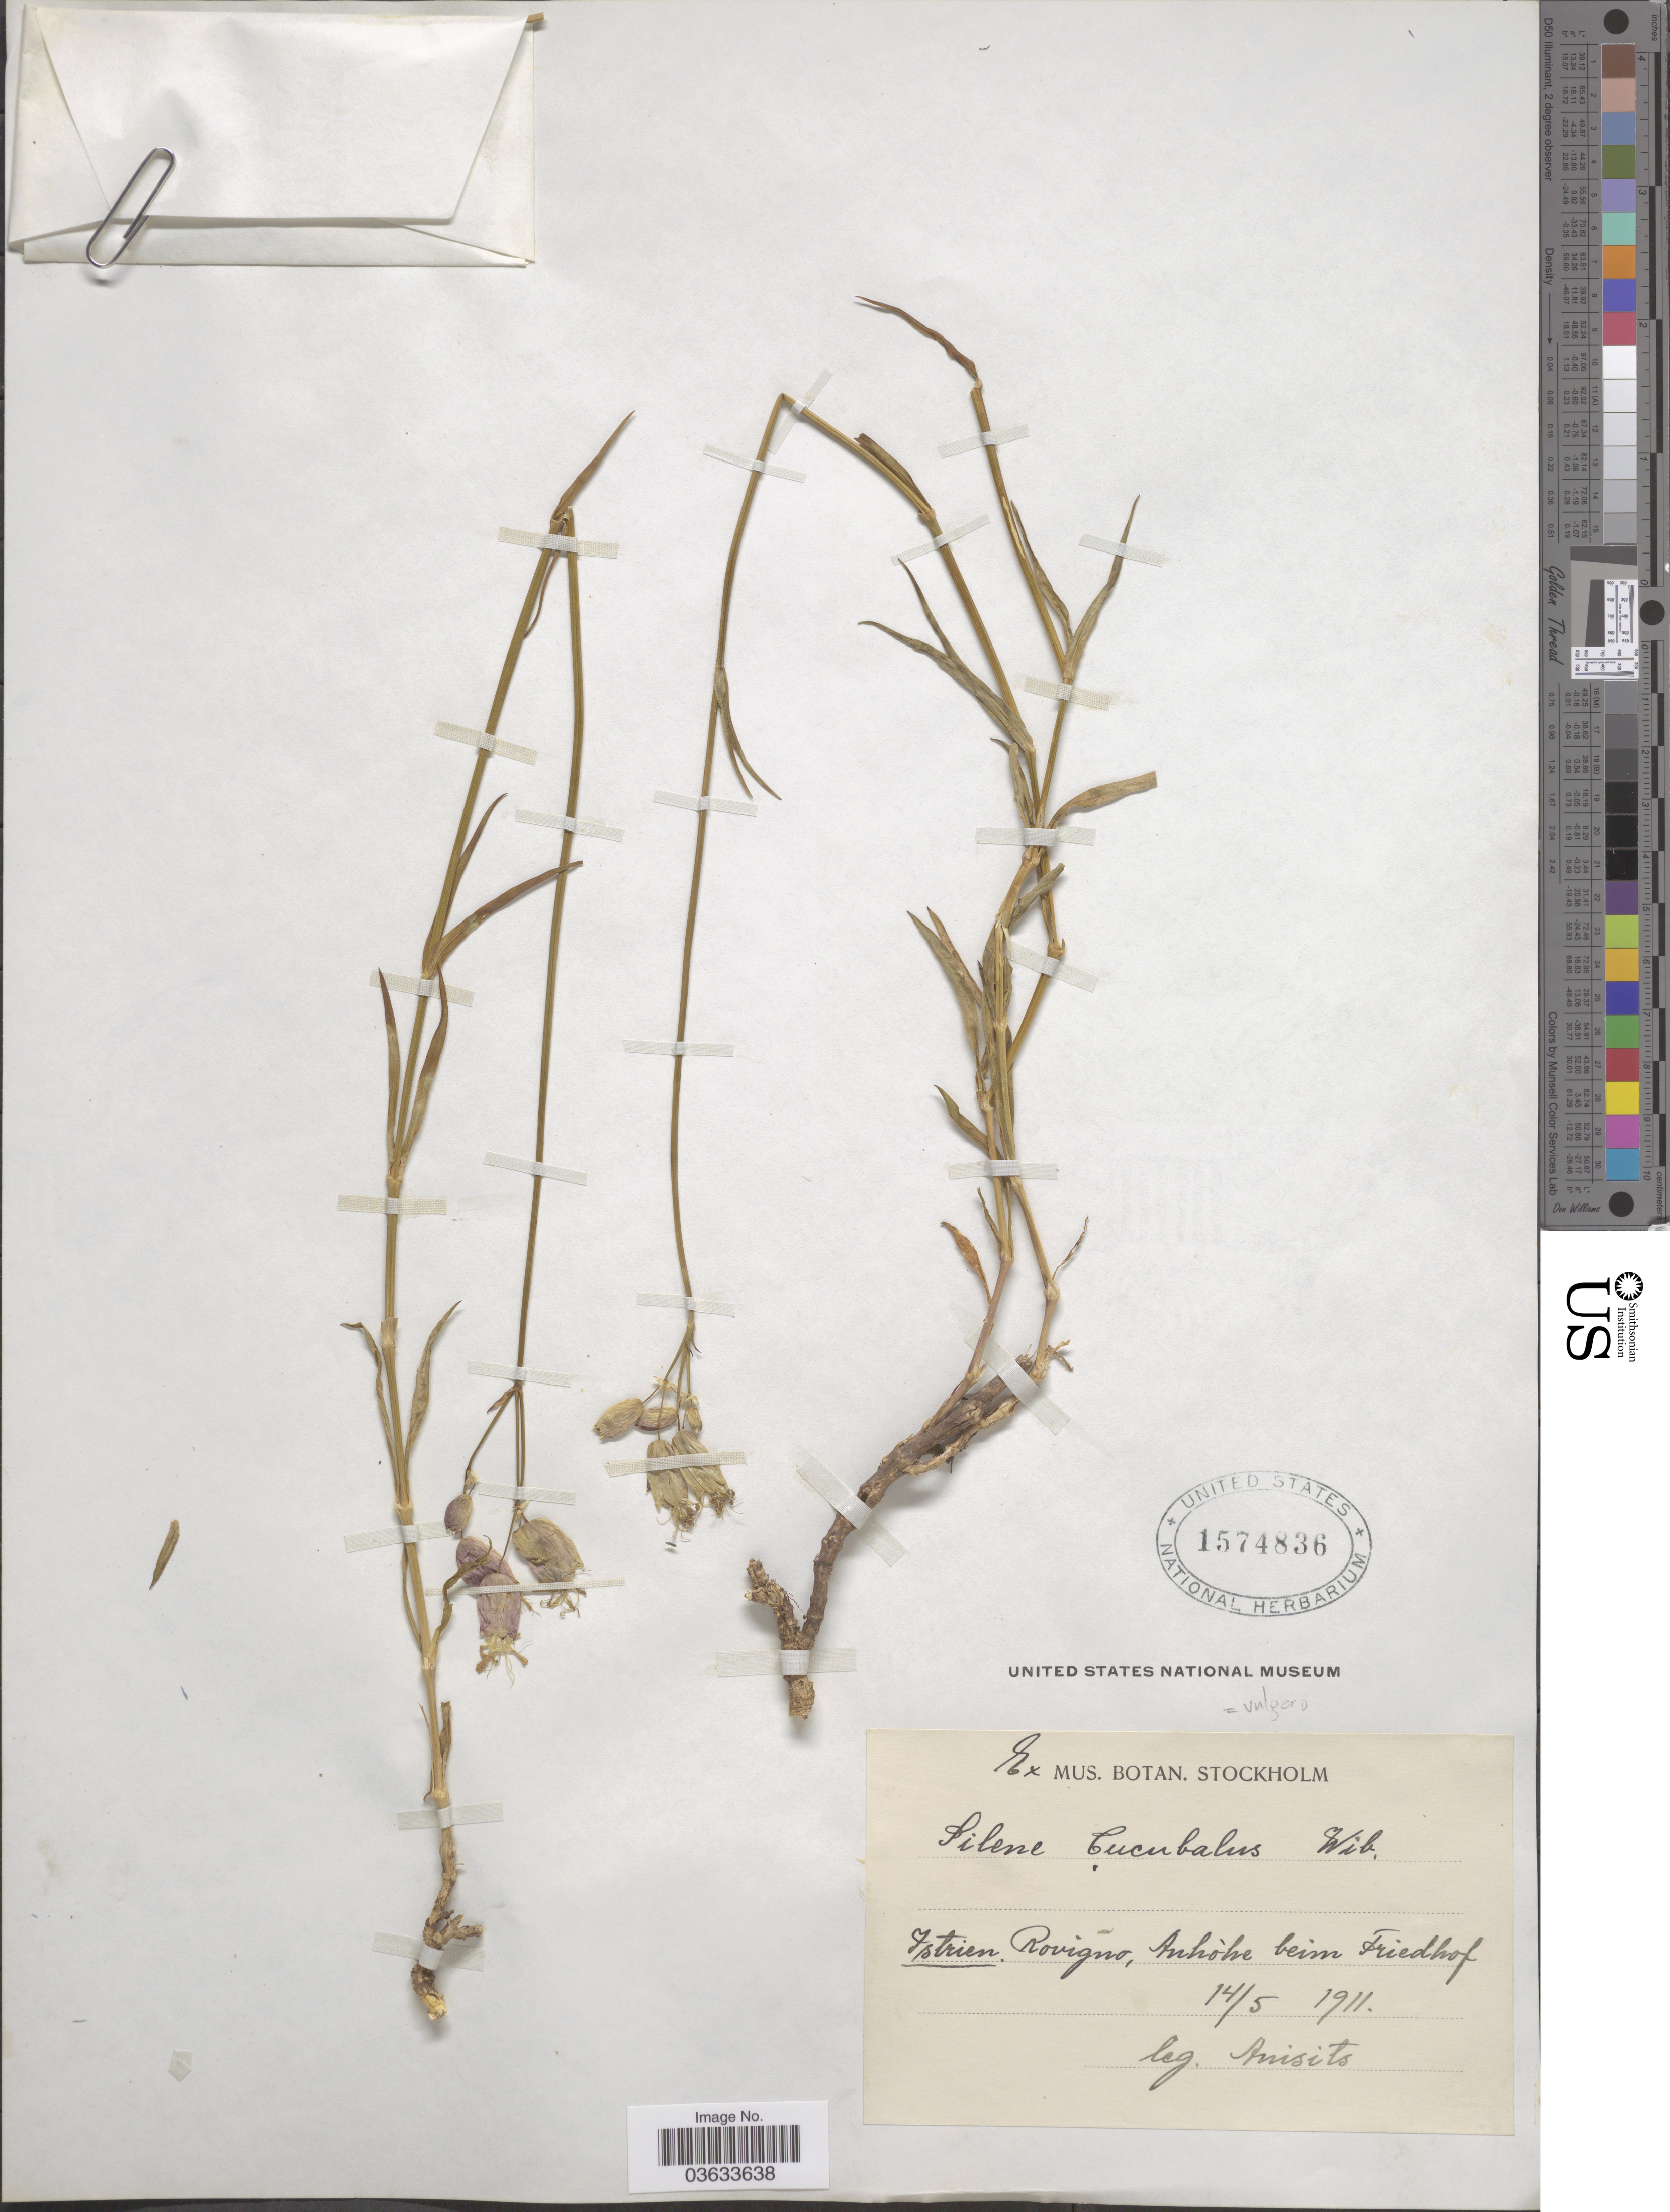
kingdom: Plantae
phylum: Tracheophyta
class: Magnoliopsida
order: Caryophyllales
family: Caryophyllaceae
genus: Silene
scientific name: Silene vulgaris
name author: (Moench) Garcke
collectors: Anisits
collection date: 1911-05-14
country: Croatia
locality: Istrien. Rovigno, Anhòhe beim Friedhof.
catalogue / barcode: US 1574836